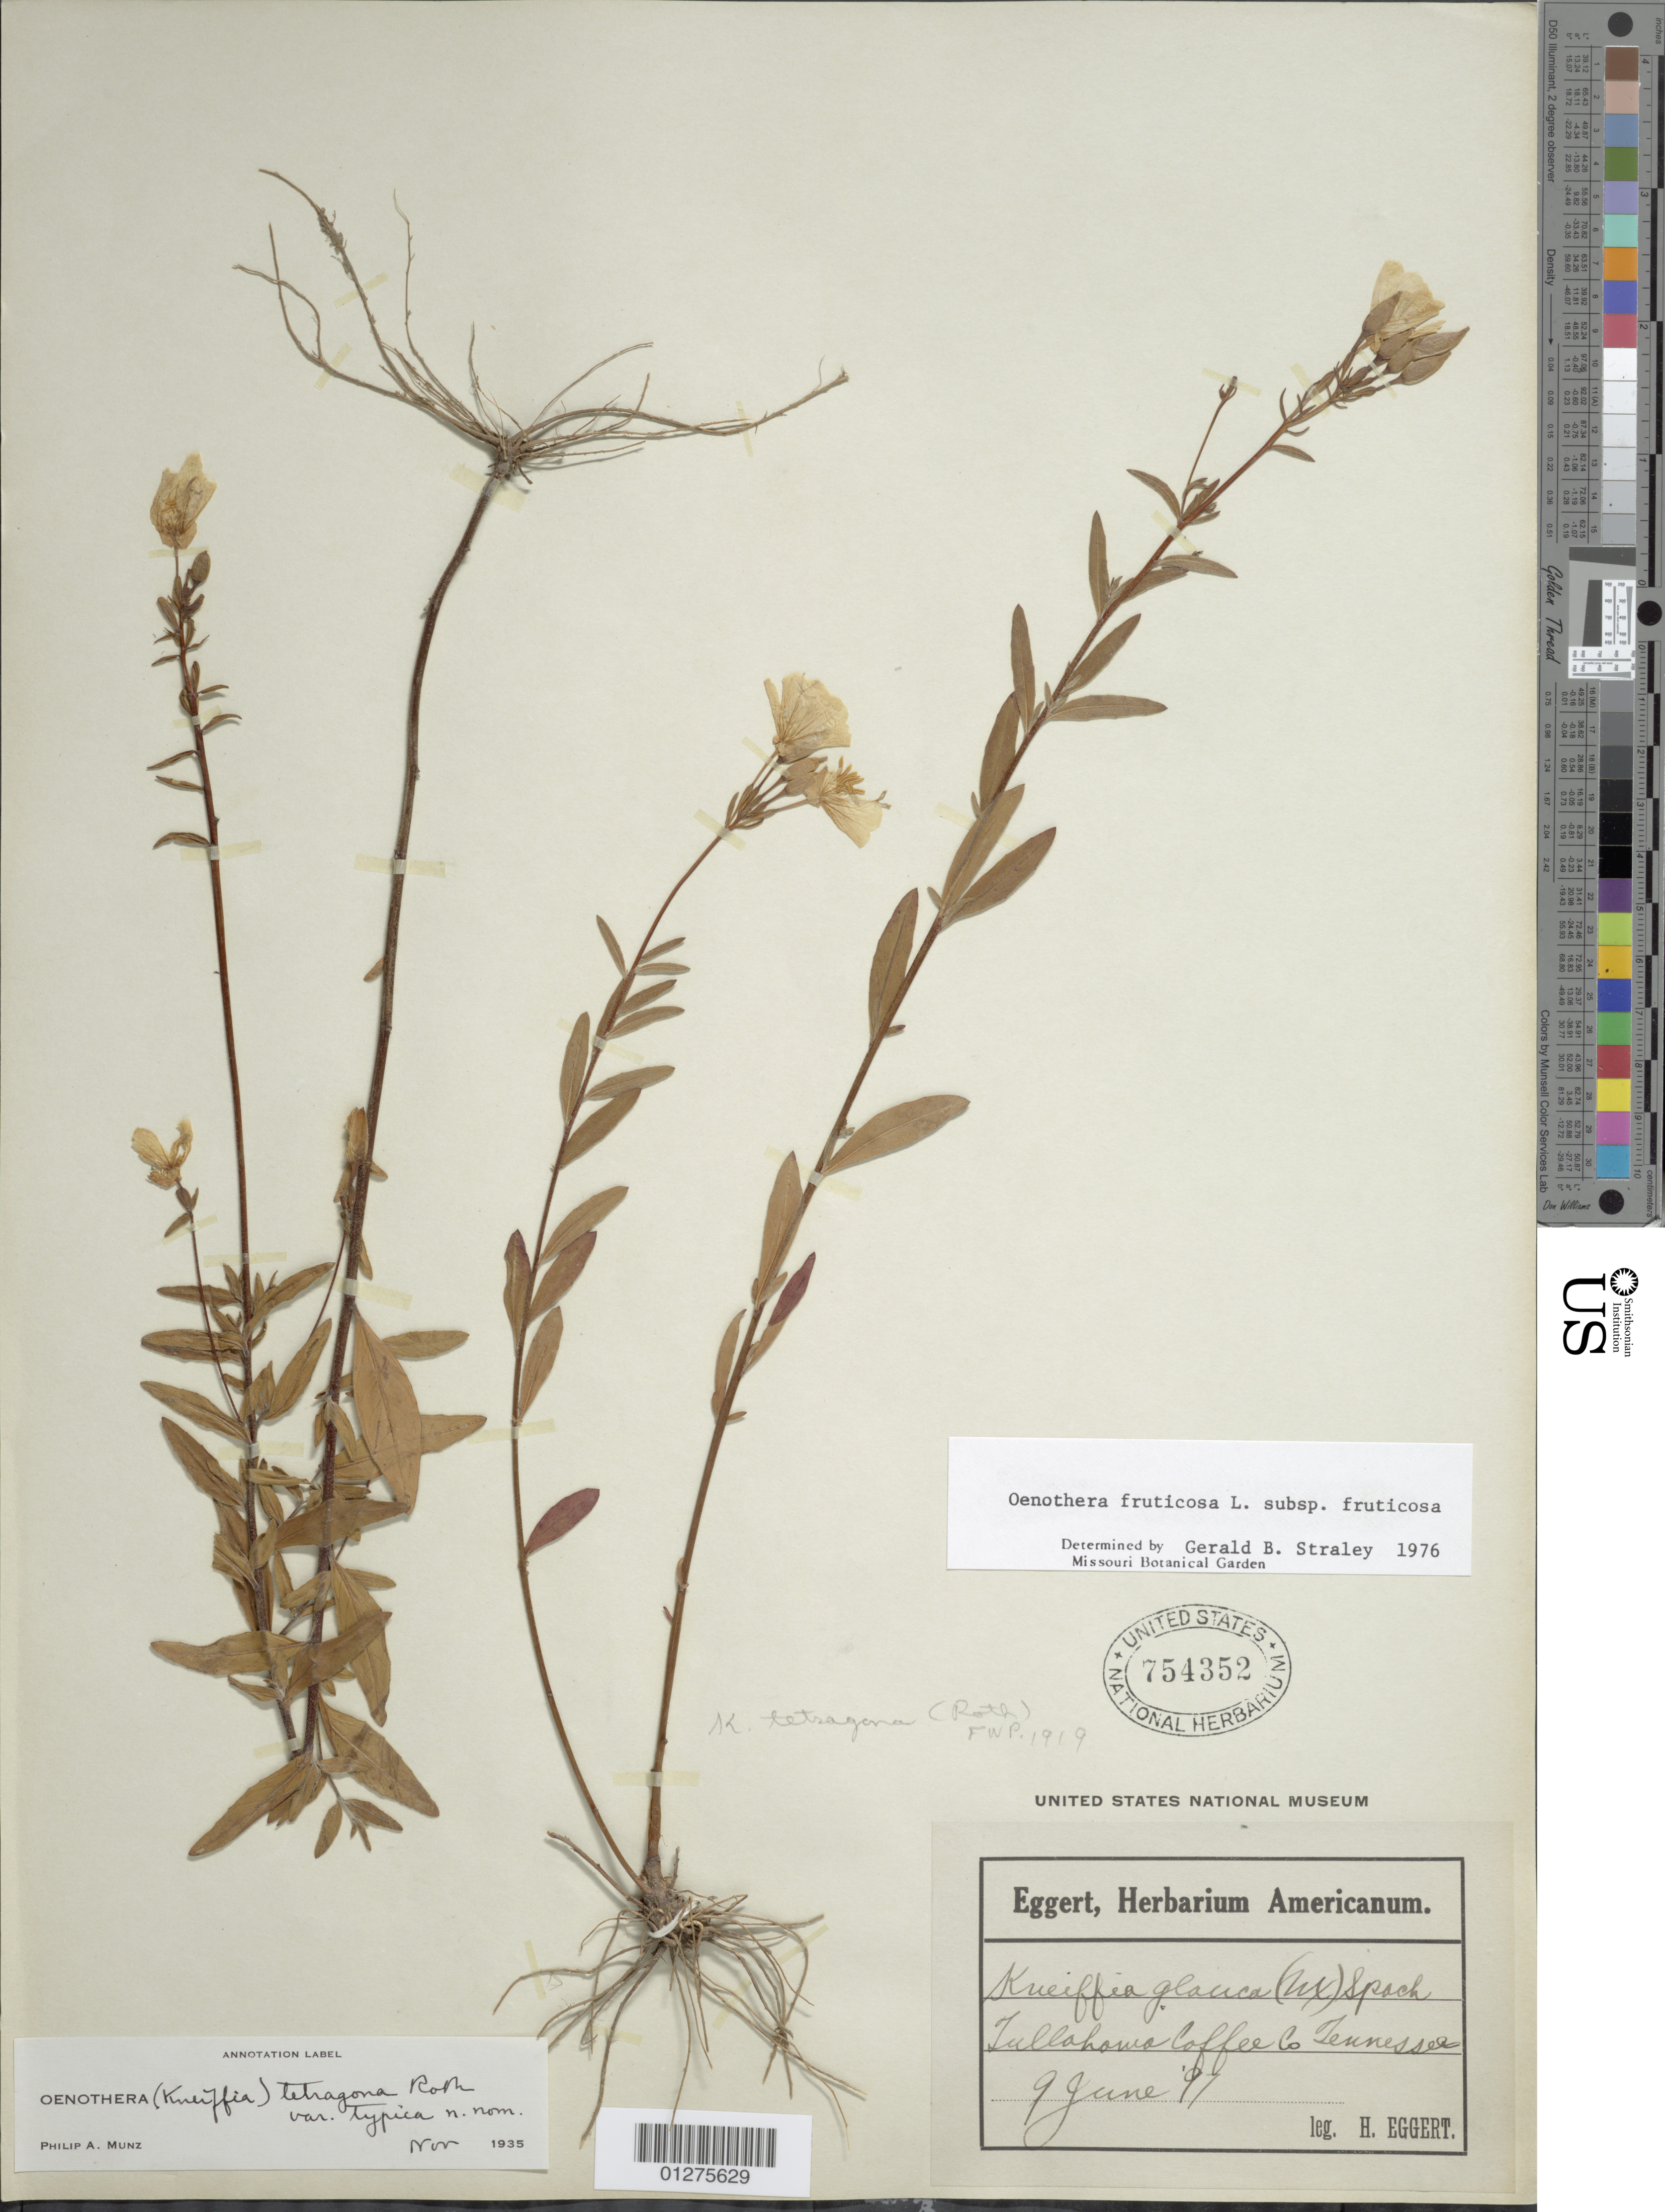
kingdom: Plantae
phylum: Tracheophyta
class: Magnoliopsida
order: Myrtales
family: Onagraceae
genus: Oenothera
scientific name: Oenothera fruticosa subsp. fruticosa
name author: L.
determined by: Straley, G. B.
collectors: H. Eggert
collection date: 1897-06-09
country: United States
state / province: Tennessee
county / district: Coffee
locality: Tullahoma.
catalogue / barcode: US 754352